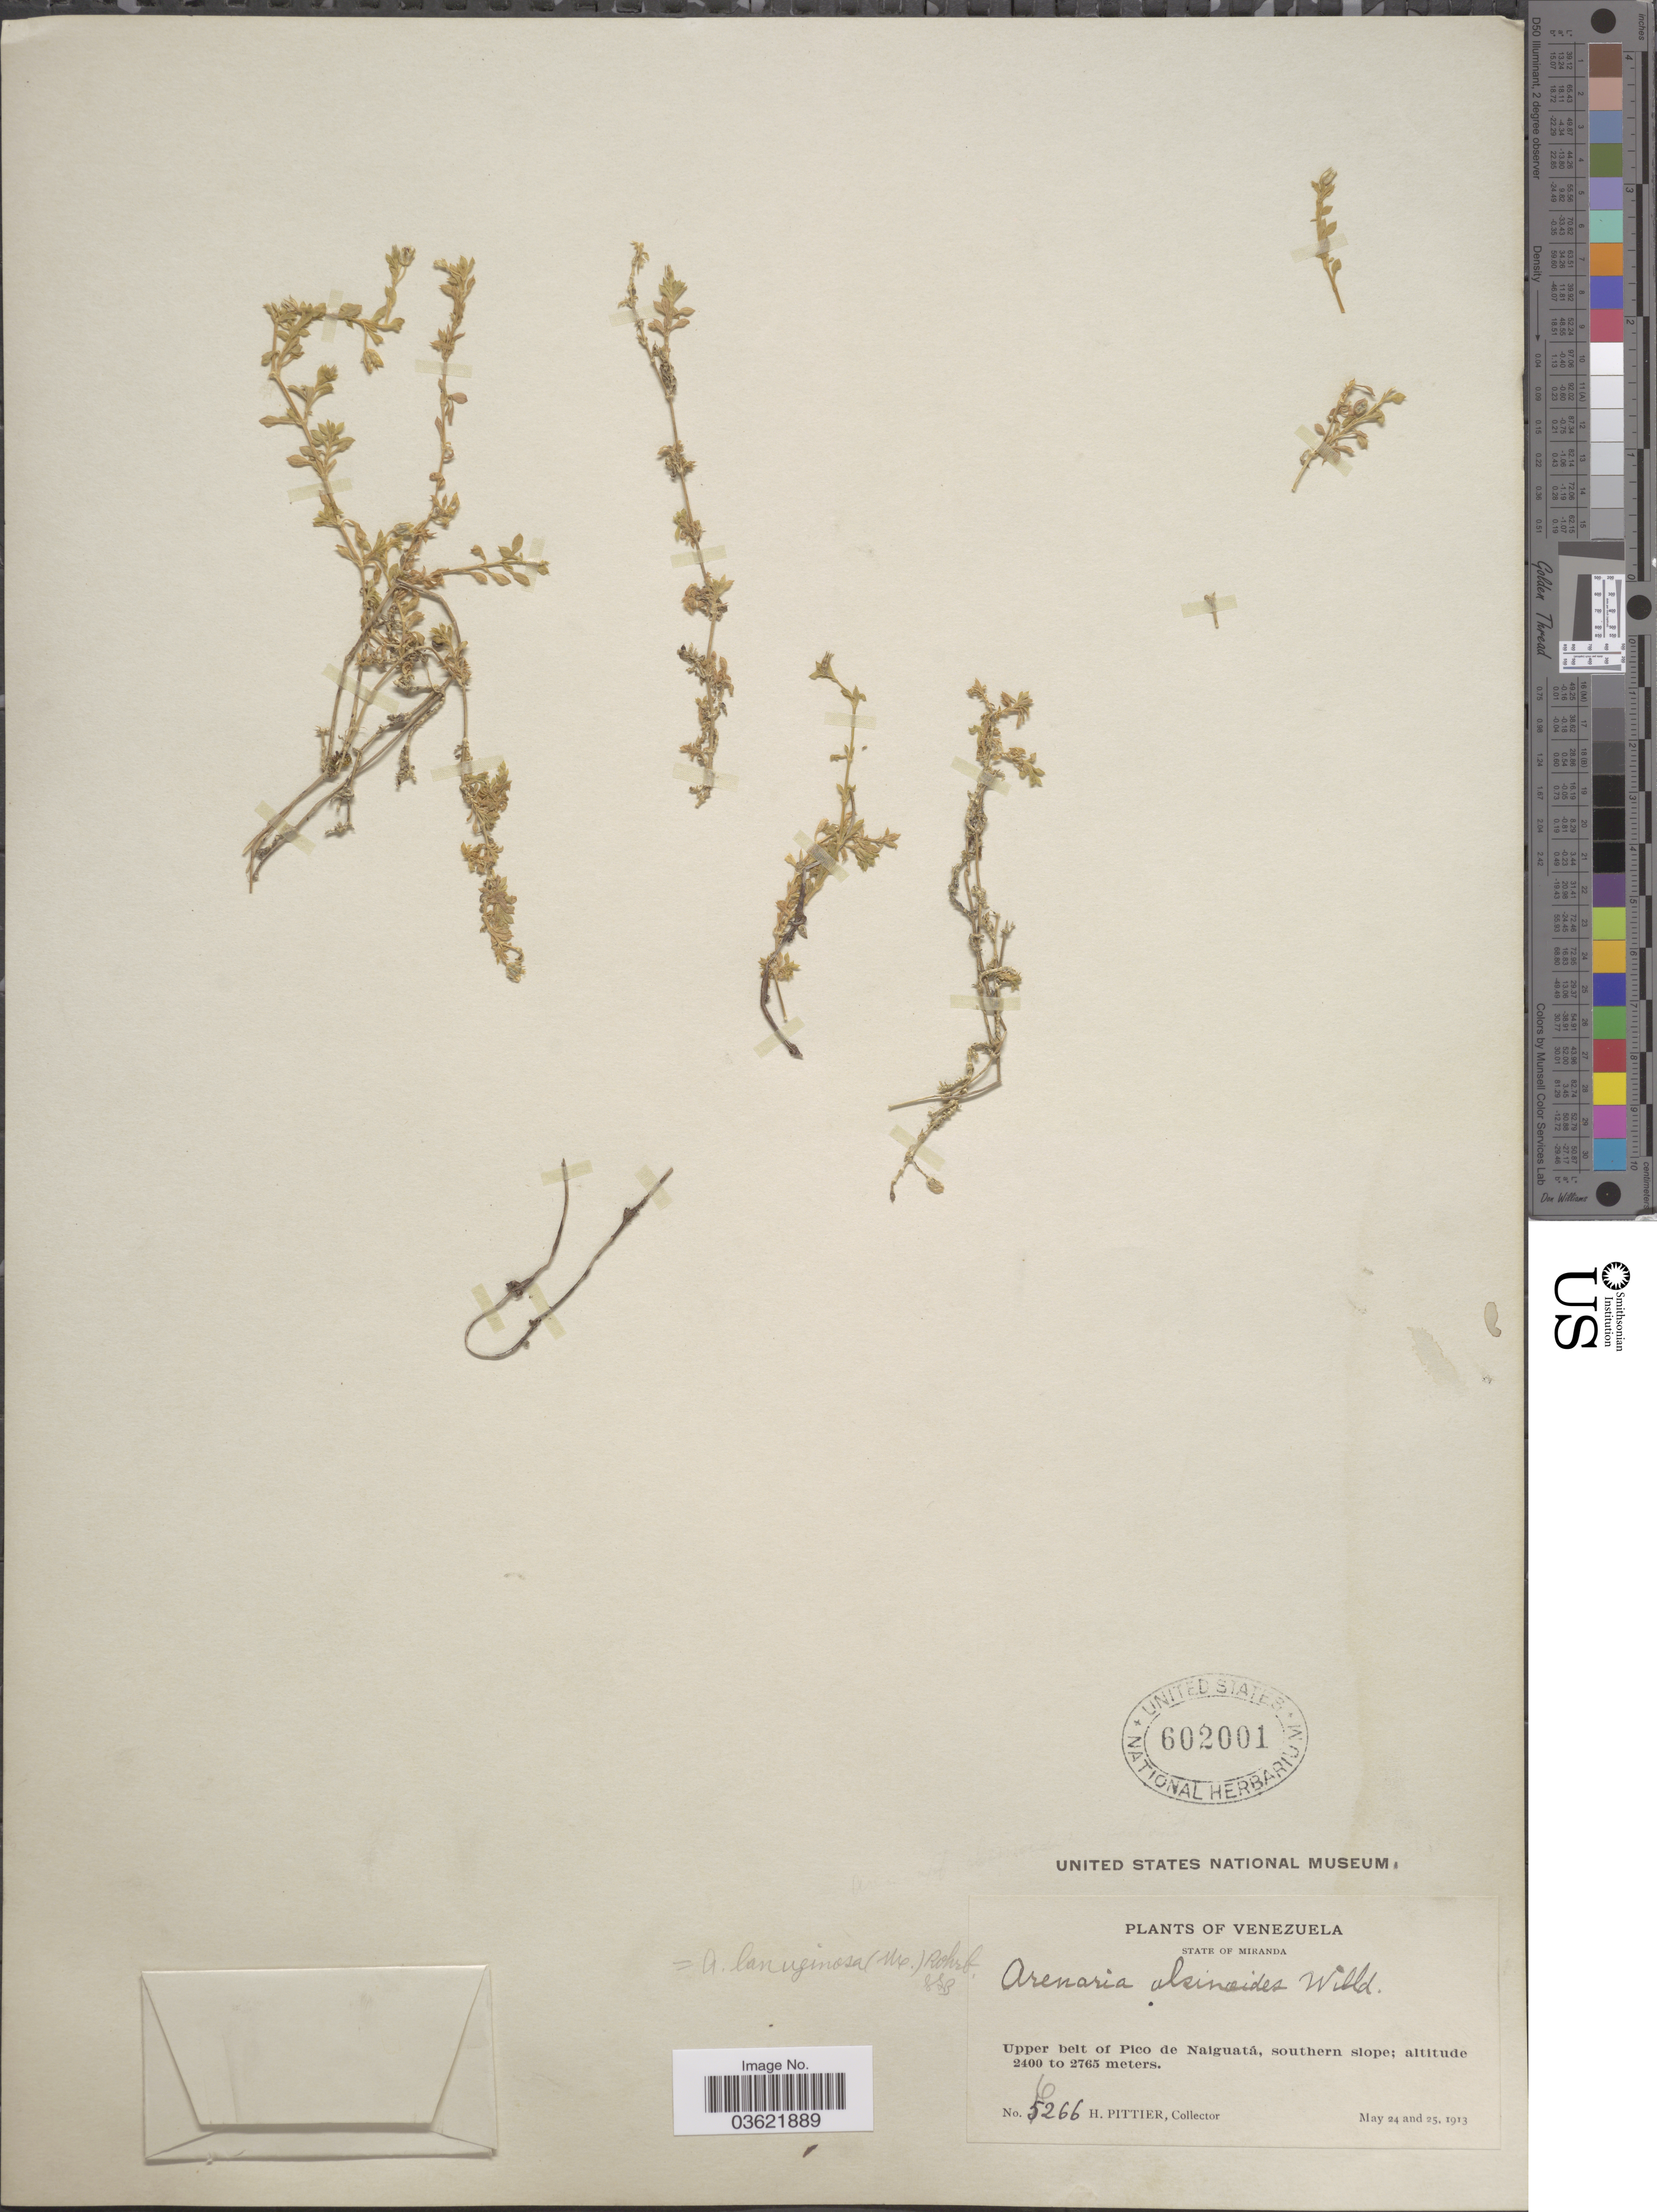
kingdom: Plantae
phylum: Tracheophyta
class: Magnoliopsida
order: Caryophyllales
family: Caryophyllaceae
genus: Arenaria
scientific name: Arenaria lanuginosa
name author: (Michx.) Rohrb.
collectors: H. F. Pittier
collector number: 6266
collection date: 1913-05-24/1913-05-25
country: Venezuela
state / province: Miranda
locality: Upper beld of Pico de Naiguatá, southern slope.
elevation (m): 2400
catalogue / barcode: US 602001